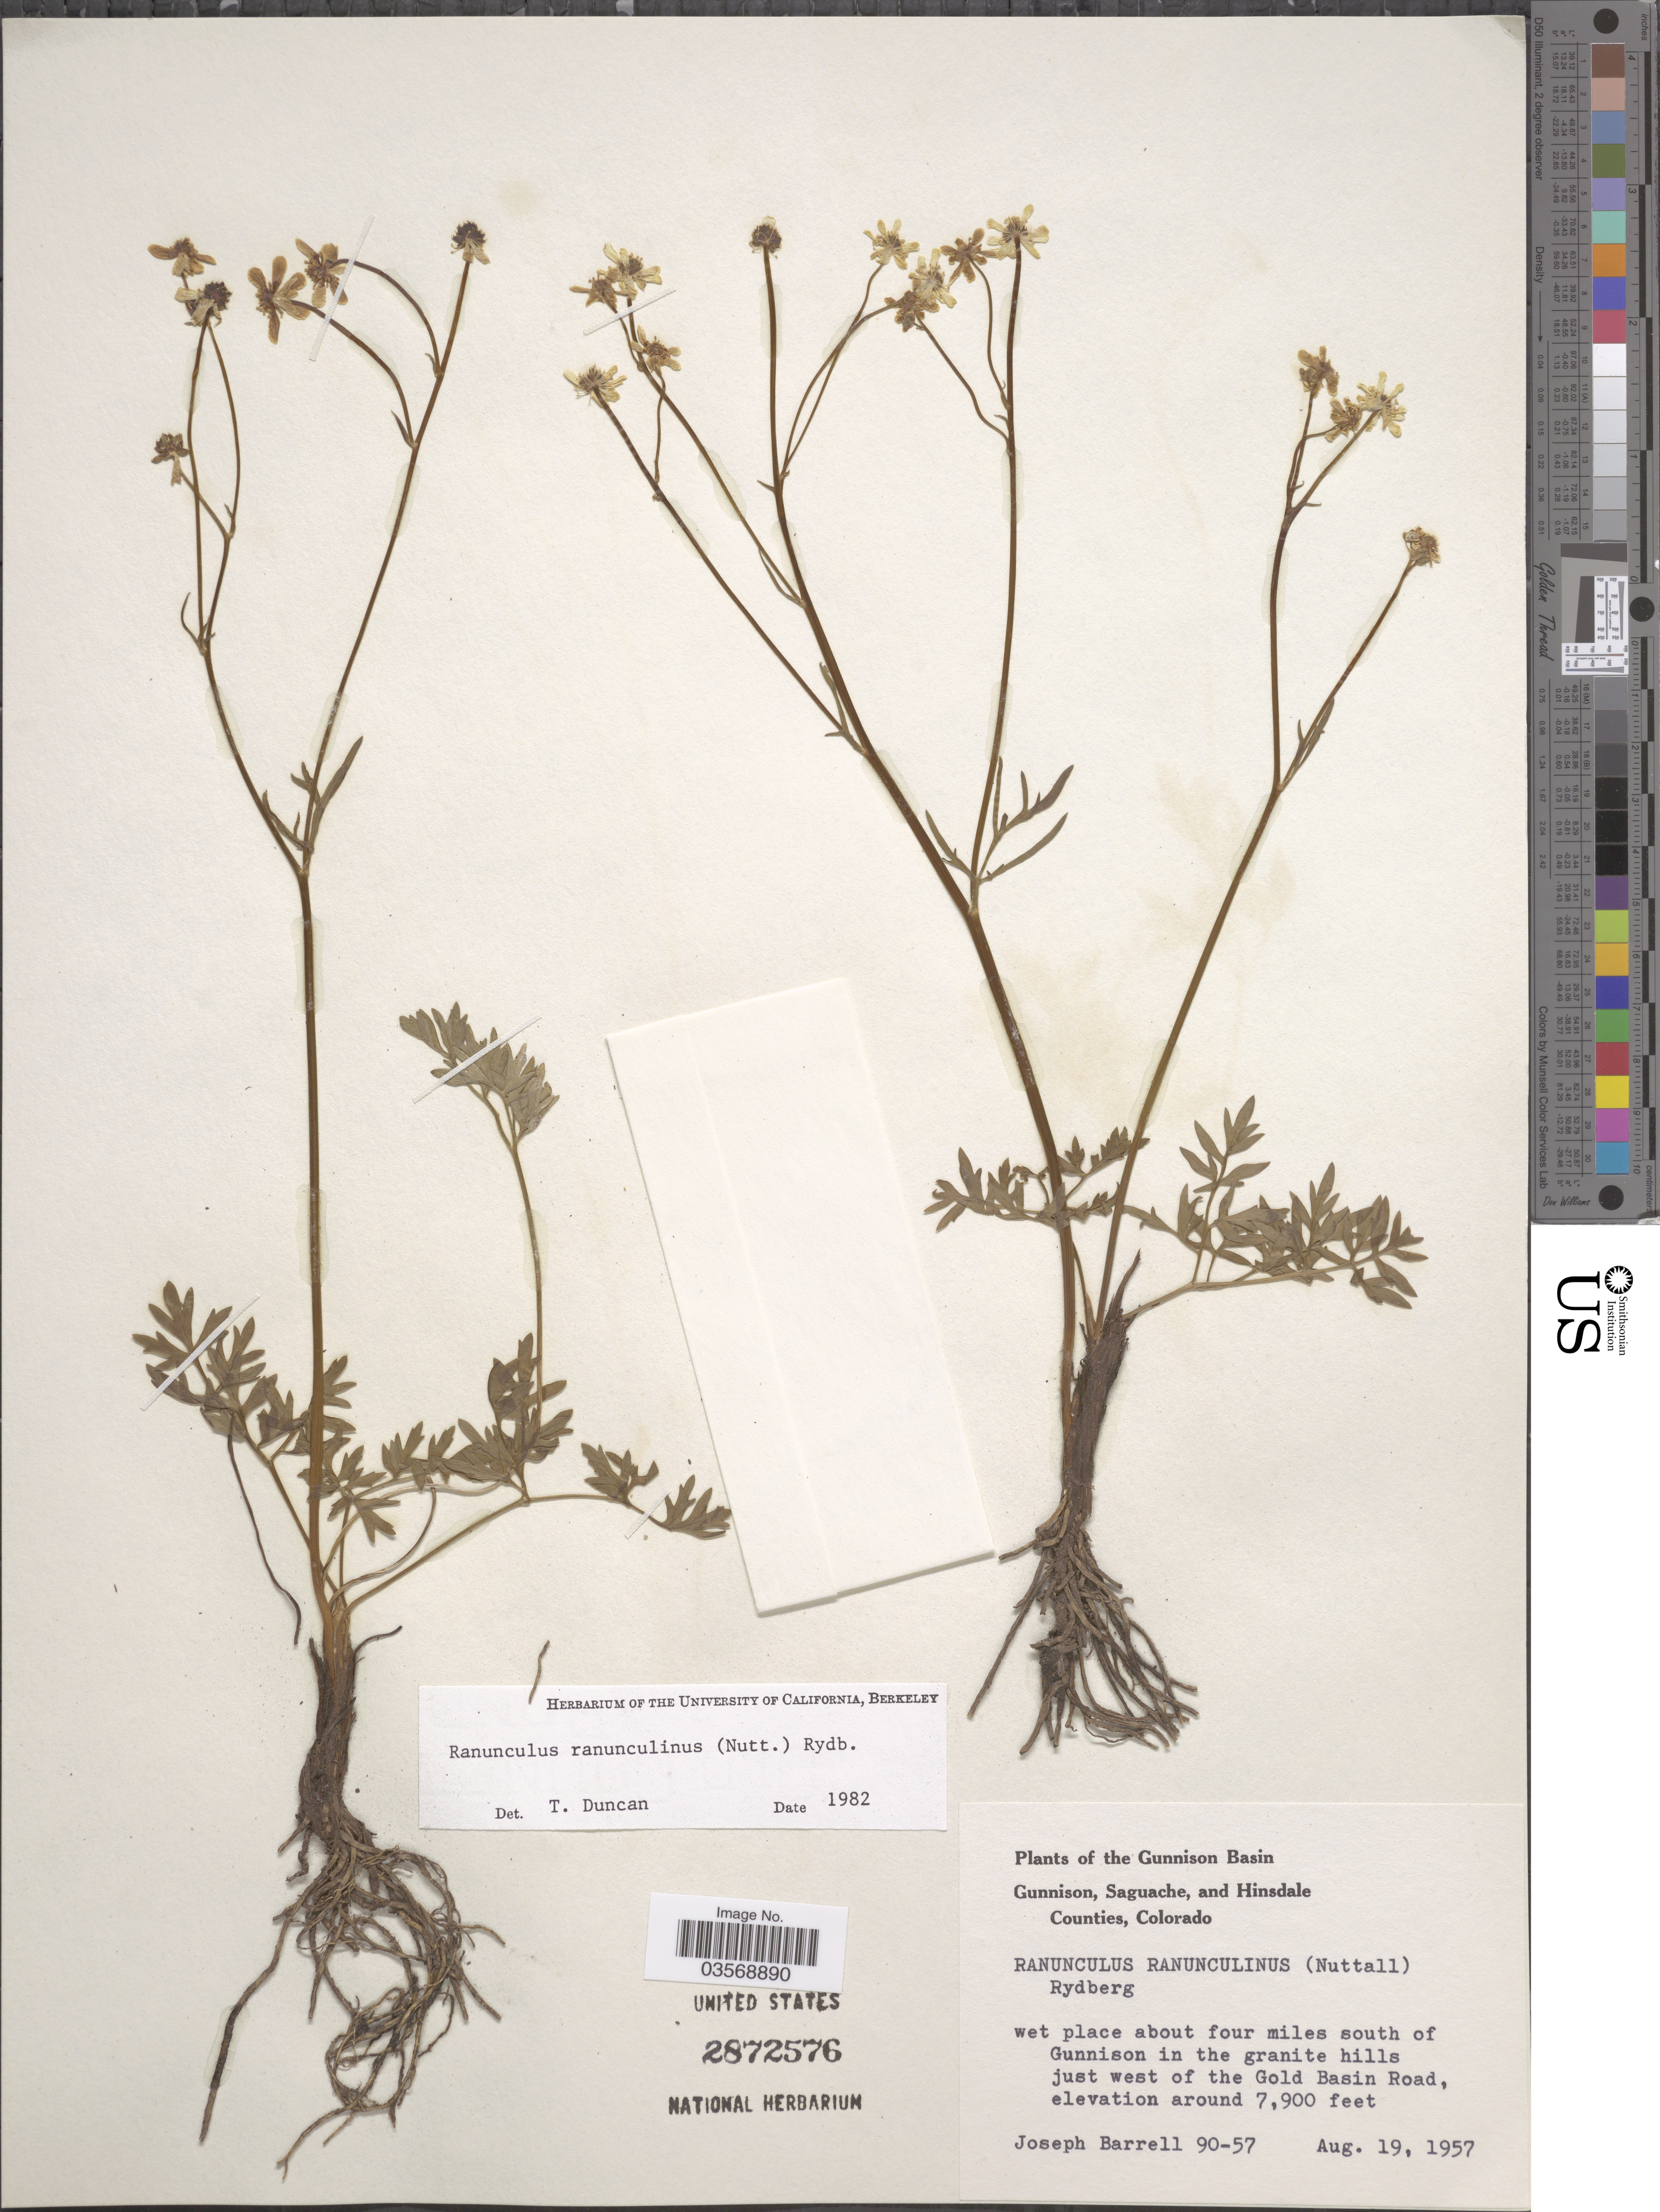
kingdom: Plantae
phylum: Tracheophyta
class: Magnoliopsida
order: Ranunculales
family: Ranunculaceae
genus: Ranunculus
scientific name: Ranunculus ranunculinus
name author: (Nutt.) Rydb.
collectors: J. Barrell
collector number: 90-57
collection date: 1957-08-19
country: United States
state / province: Colorado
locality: The Gunnison Basin. Wet place about four miles south of Gunnison in the granite hills just west of the Gold Basin Road.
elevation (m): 2408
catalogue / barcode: US 2872576